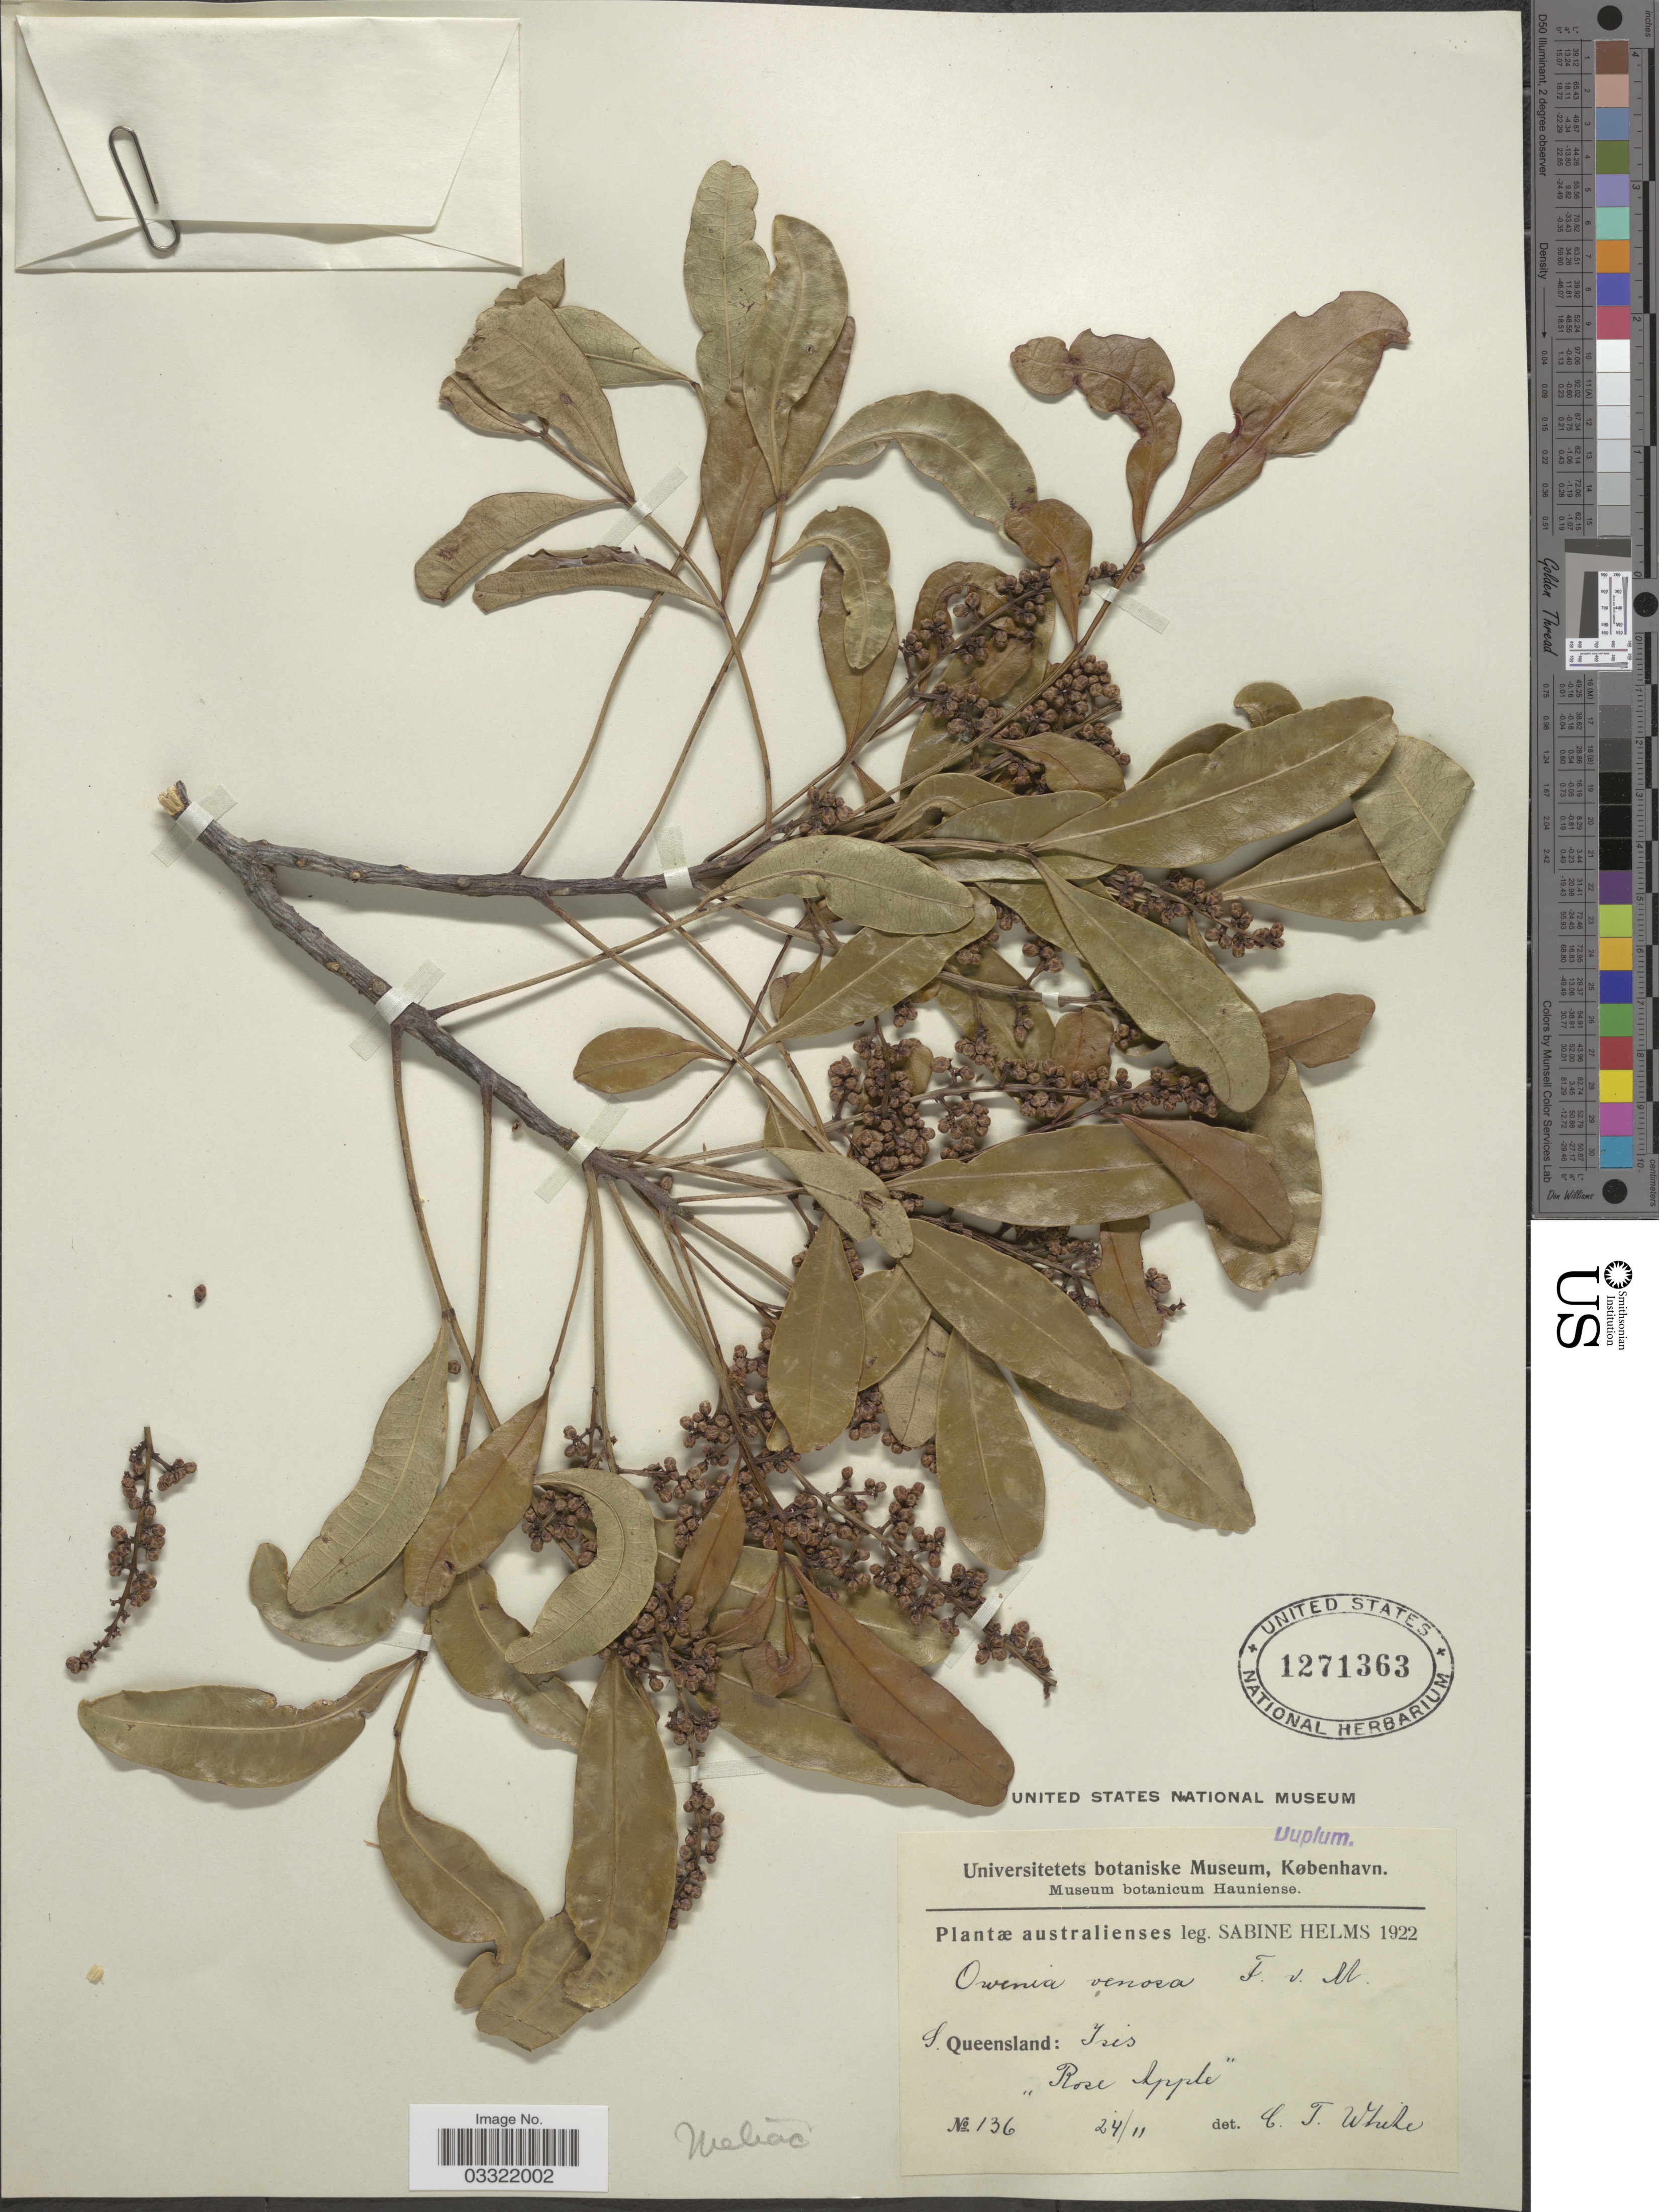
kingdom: Plantae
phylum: Tracheophyta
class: Magnoliopsida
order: Sapindales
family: Meliaceae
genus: Owenia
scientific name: Owenia venosa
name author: F. Muell.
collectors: S. Helms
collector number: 136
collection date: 1922-11-24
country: Australia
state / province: Queensland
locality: S. Queensland. Iris.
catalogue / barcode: US 1271363